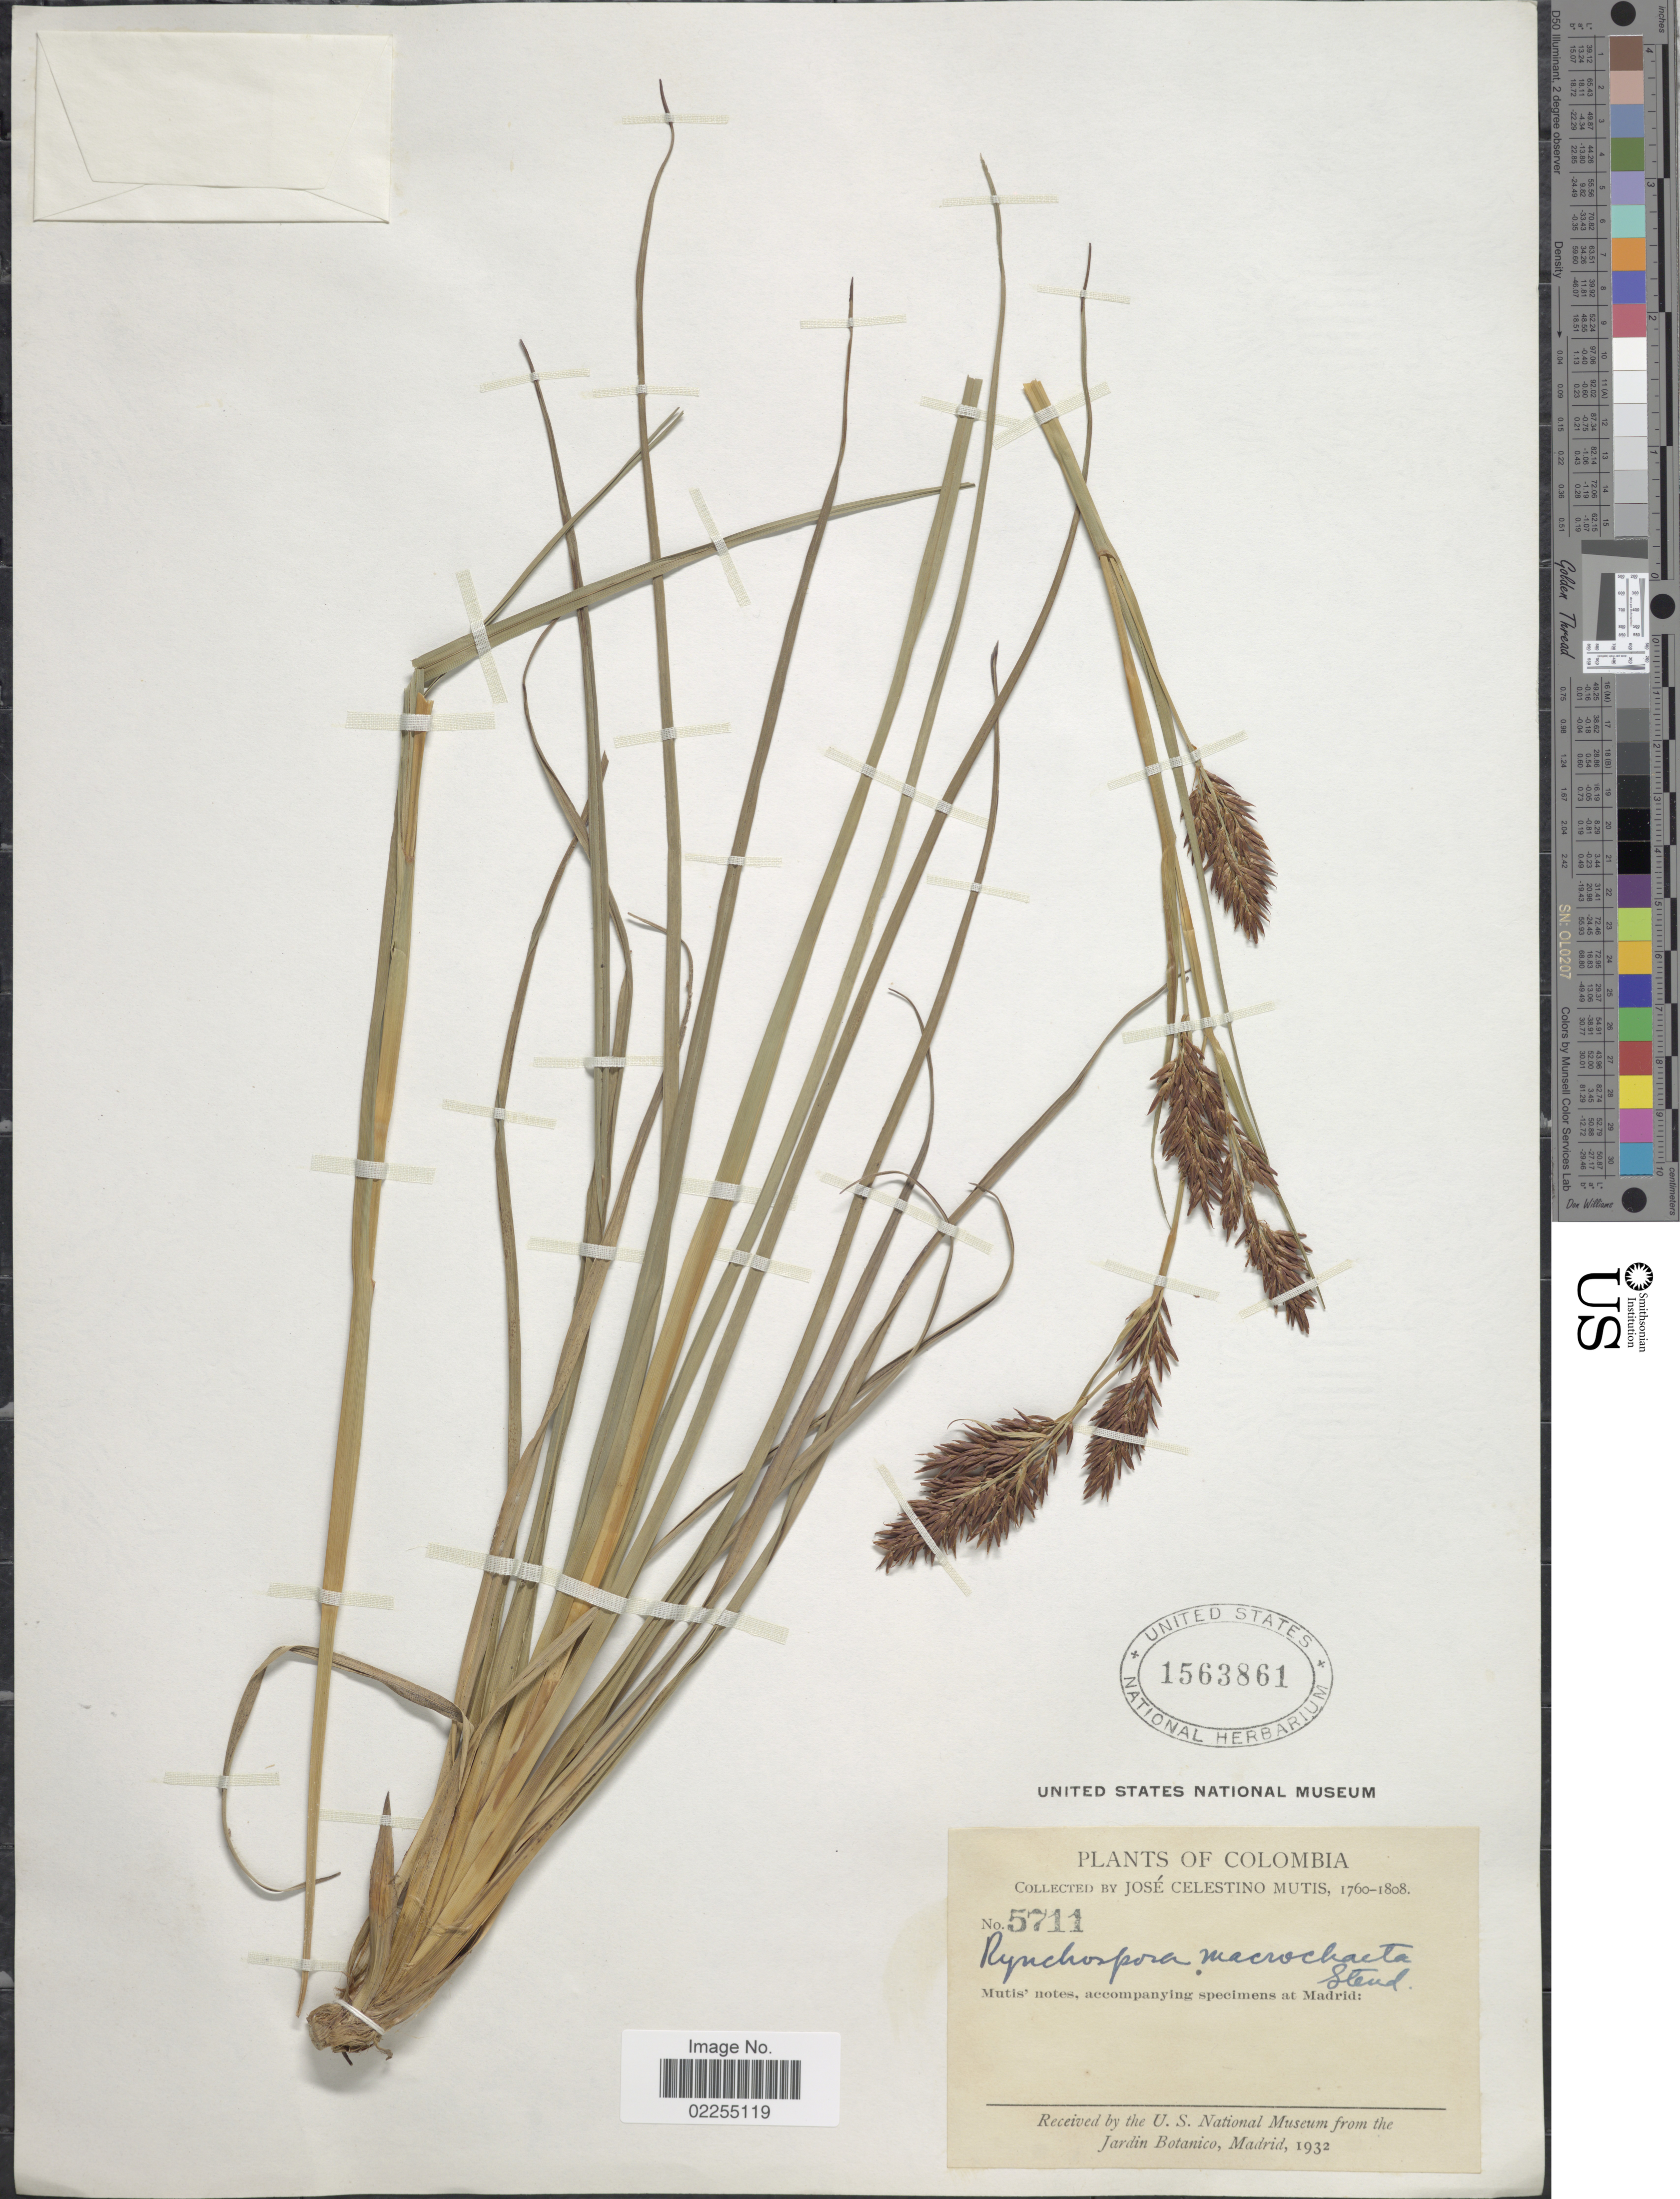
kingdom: Plantae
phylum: Tracheophyta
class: Liliopsida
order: Poales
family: Cyperaceae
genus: Rhynchospora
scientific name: Rhynchospora macrochaeta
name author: Steud. ex Boeckeler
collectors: J. C. B. Mutis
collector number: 5711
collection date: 1760/1808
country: Colombia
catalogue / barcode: US 1563861